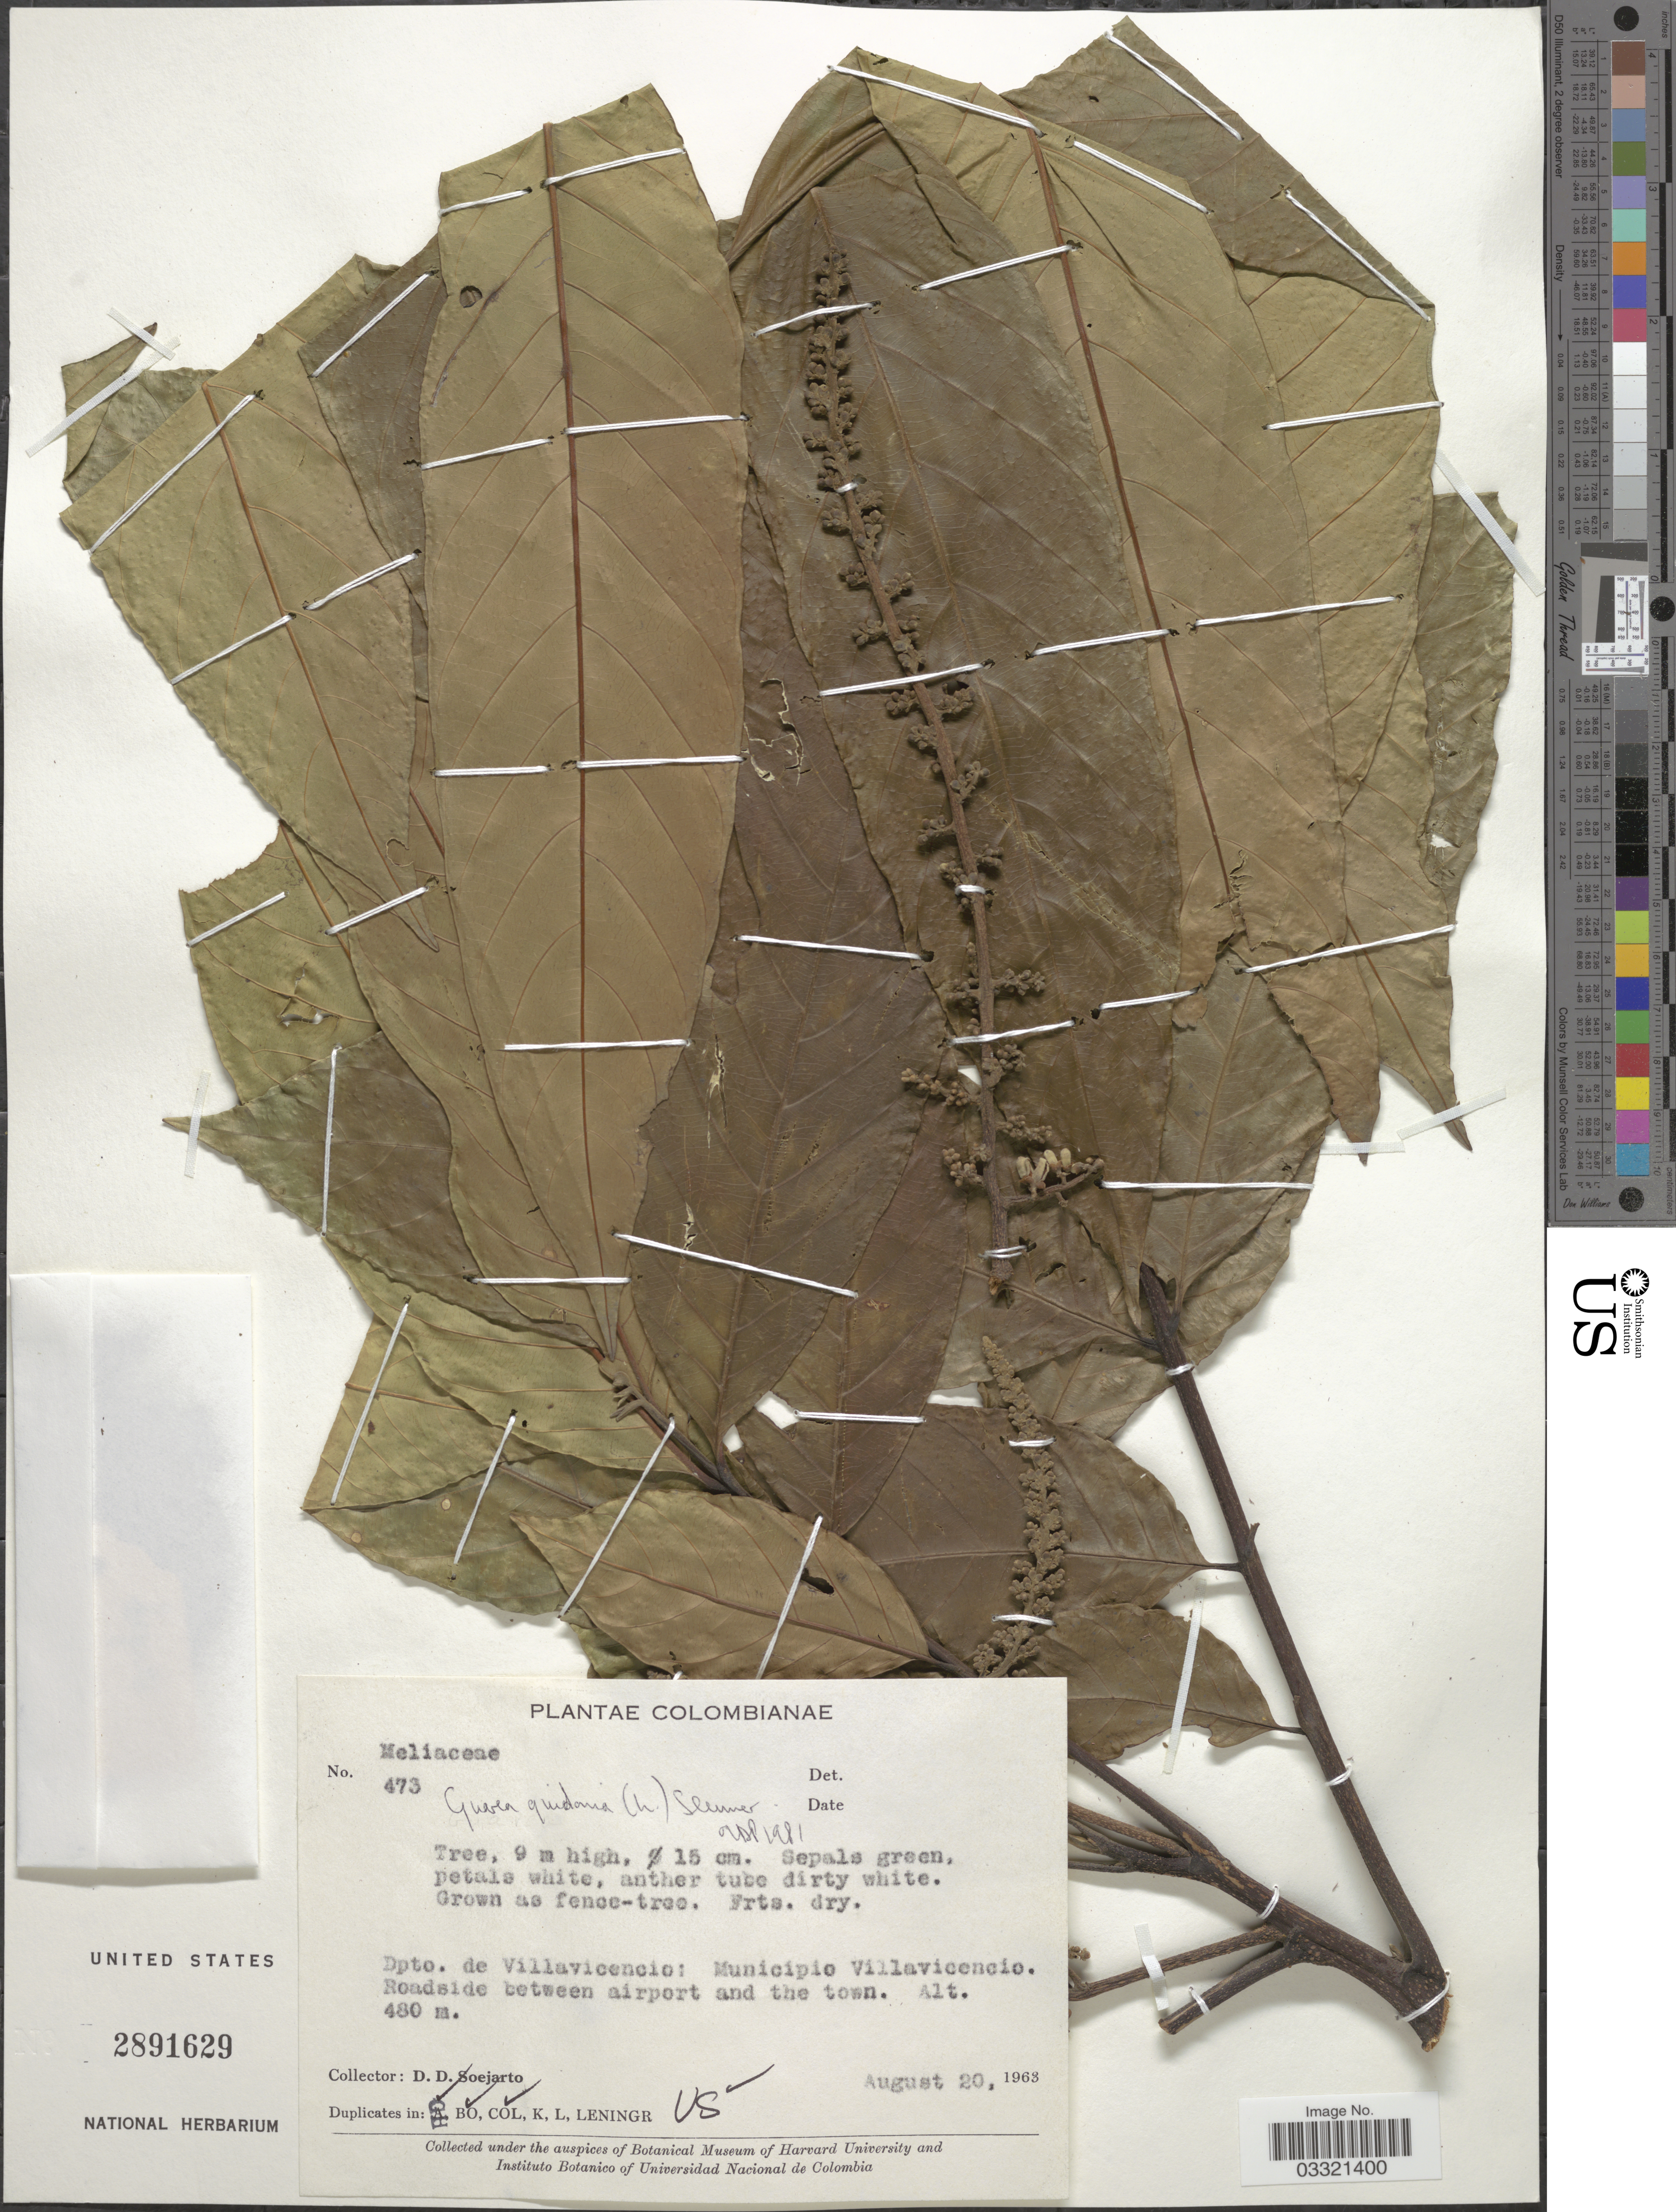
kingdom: Plantae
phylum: Tracheophyta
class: Magnoliopsida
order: Sapindales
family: Meliaceae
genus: Guarea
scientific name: Guarea guidonia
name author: (L.) Sleumer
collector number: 473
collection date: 1963-08-20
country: Colombia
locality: Dpto. de Villavicencio: Municipio Villavicencio. Roadside between airport and the town.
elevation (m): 480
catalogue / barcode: US 2891629